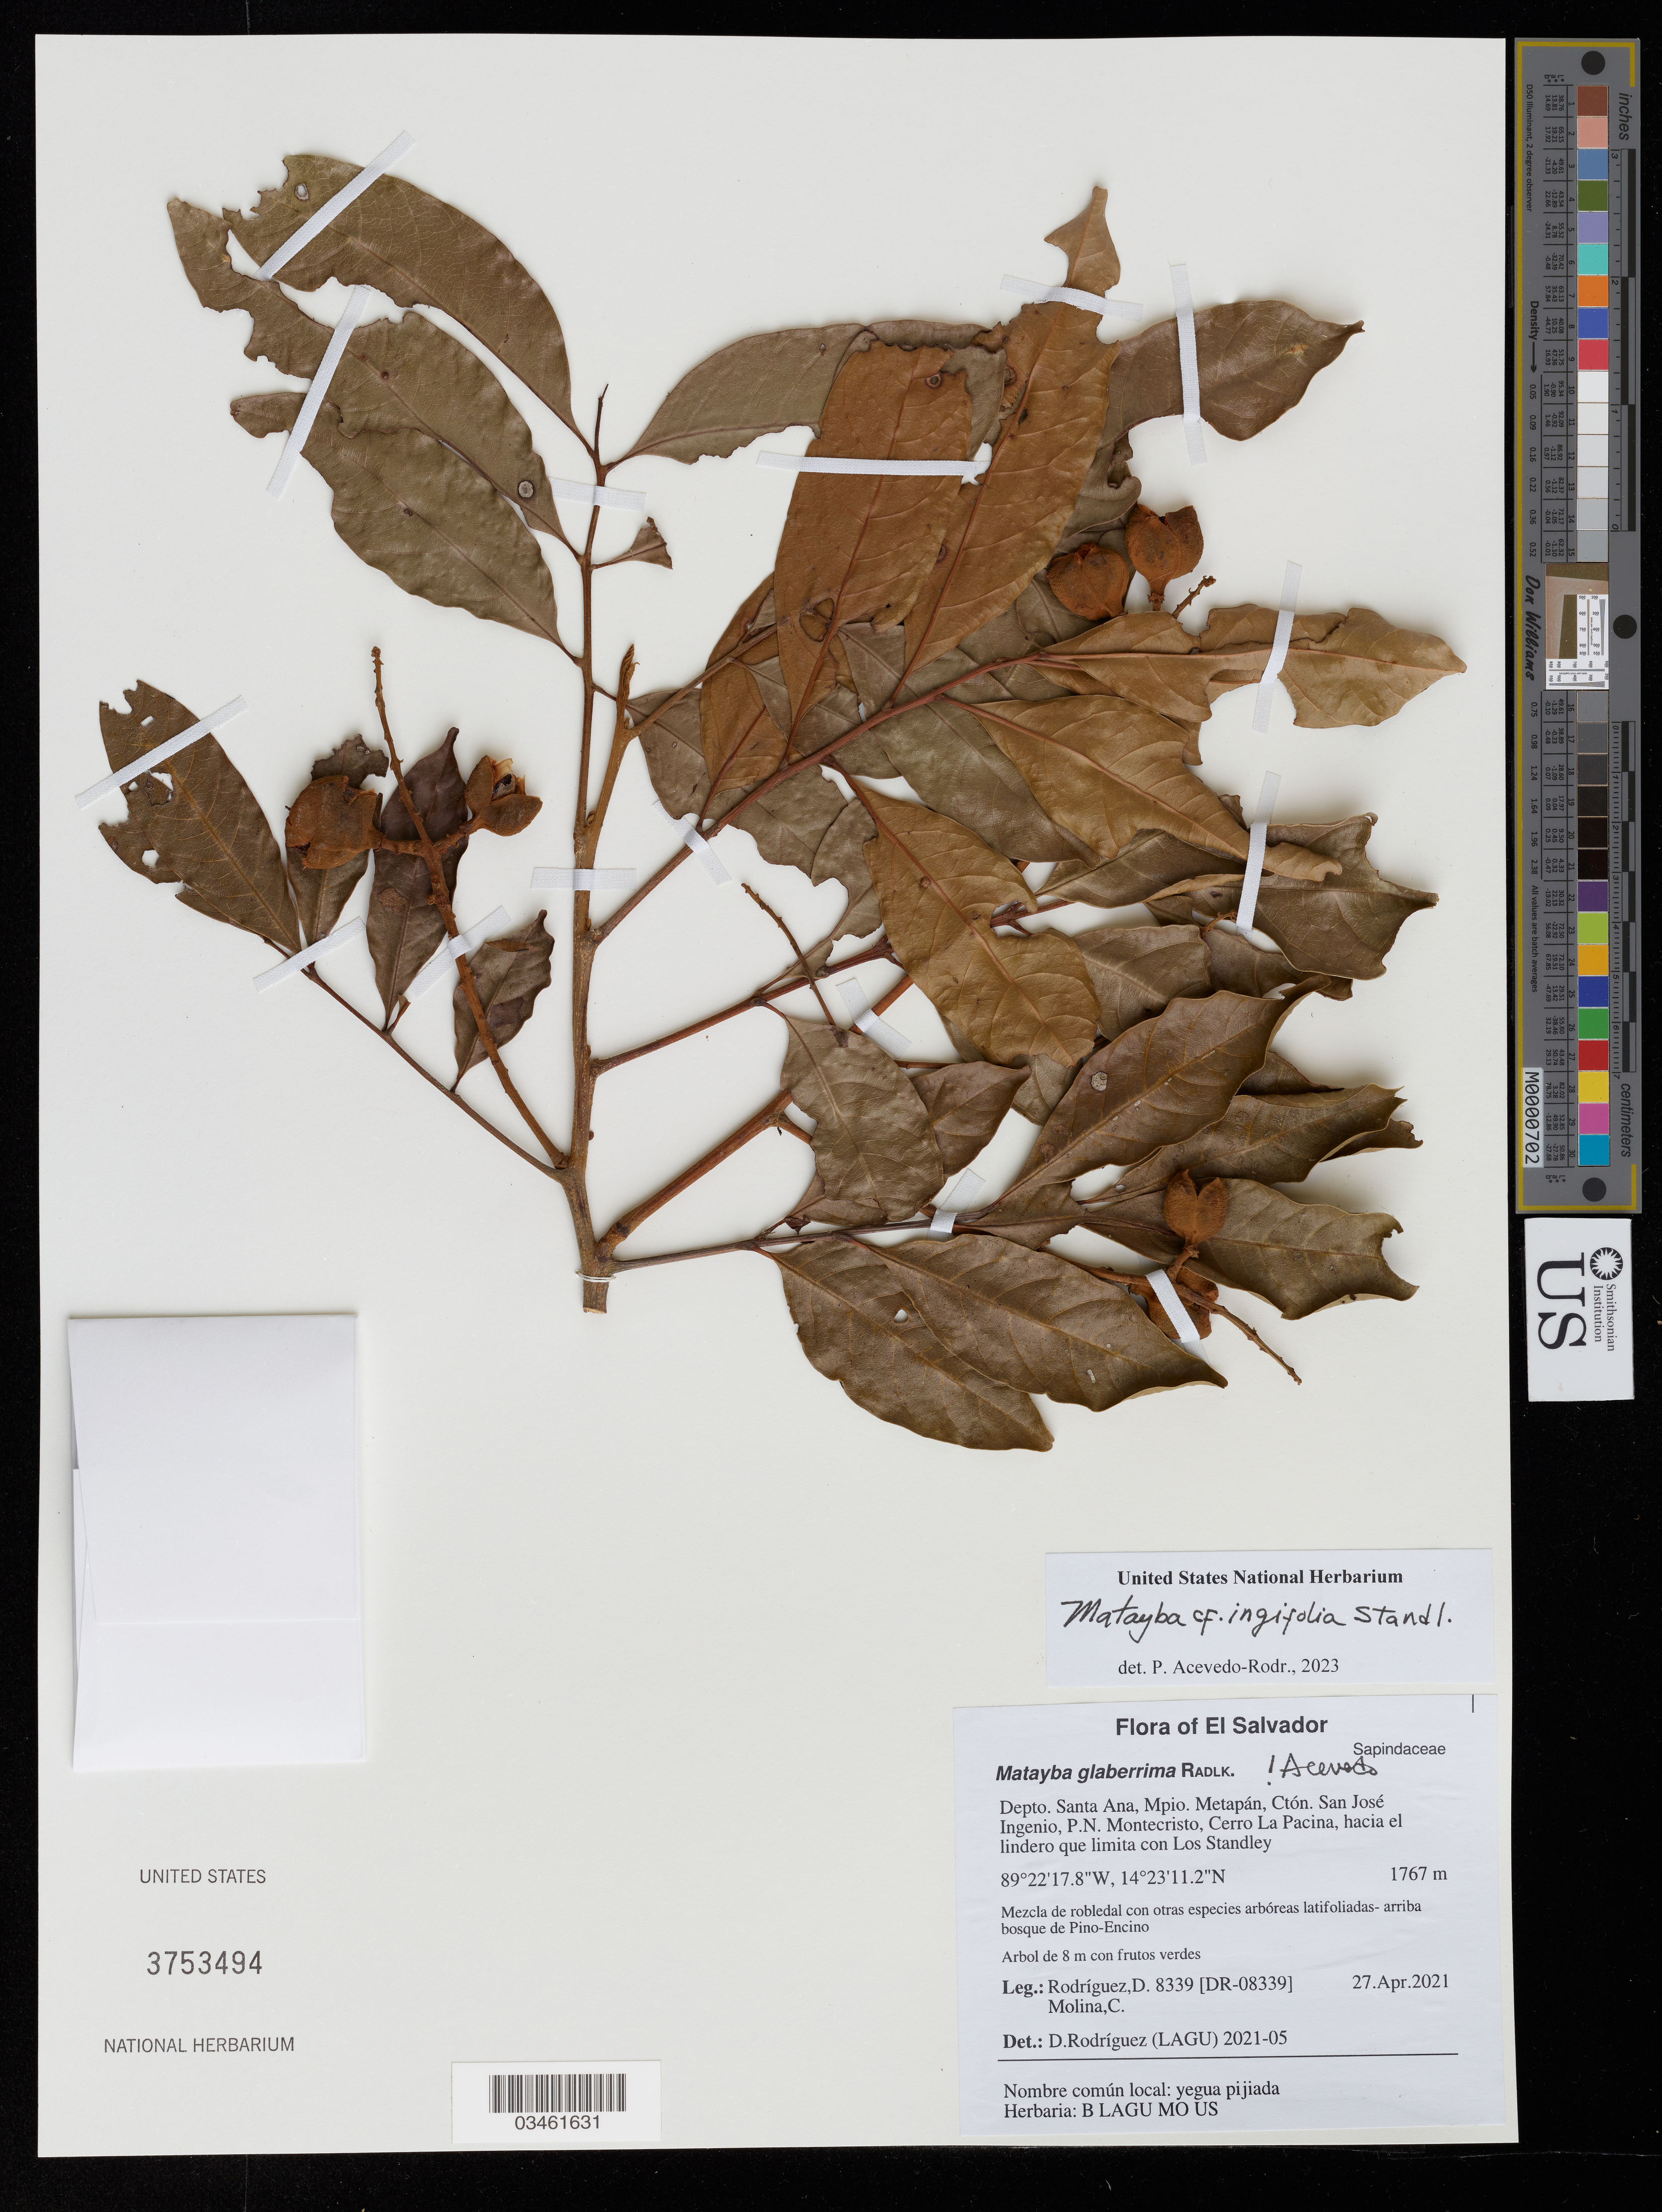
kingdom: Plantae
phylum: Tracheophyta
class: Magnoliopsida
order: Sapindales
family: Sapindaceae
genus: Matayba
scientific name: Matayba ingifolia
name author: Standl.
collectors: D. Rodriguez & C. Molina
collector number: DR-08339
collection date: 2021-04-27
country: El Salvador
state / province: Santa Ana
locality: Depto. Santa Ana, Mpio. Metapán, Ctón. San José Ingenio, P. N. Montecristo, Cerro La Pacina, hacia el lindero que limita con Los Standley.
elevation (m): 1767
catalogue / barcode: US 3753494